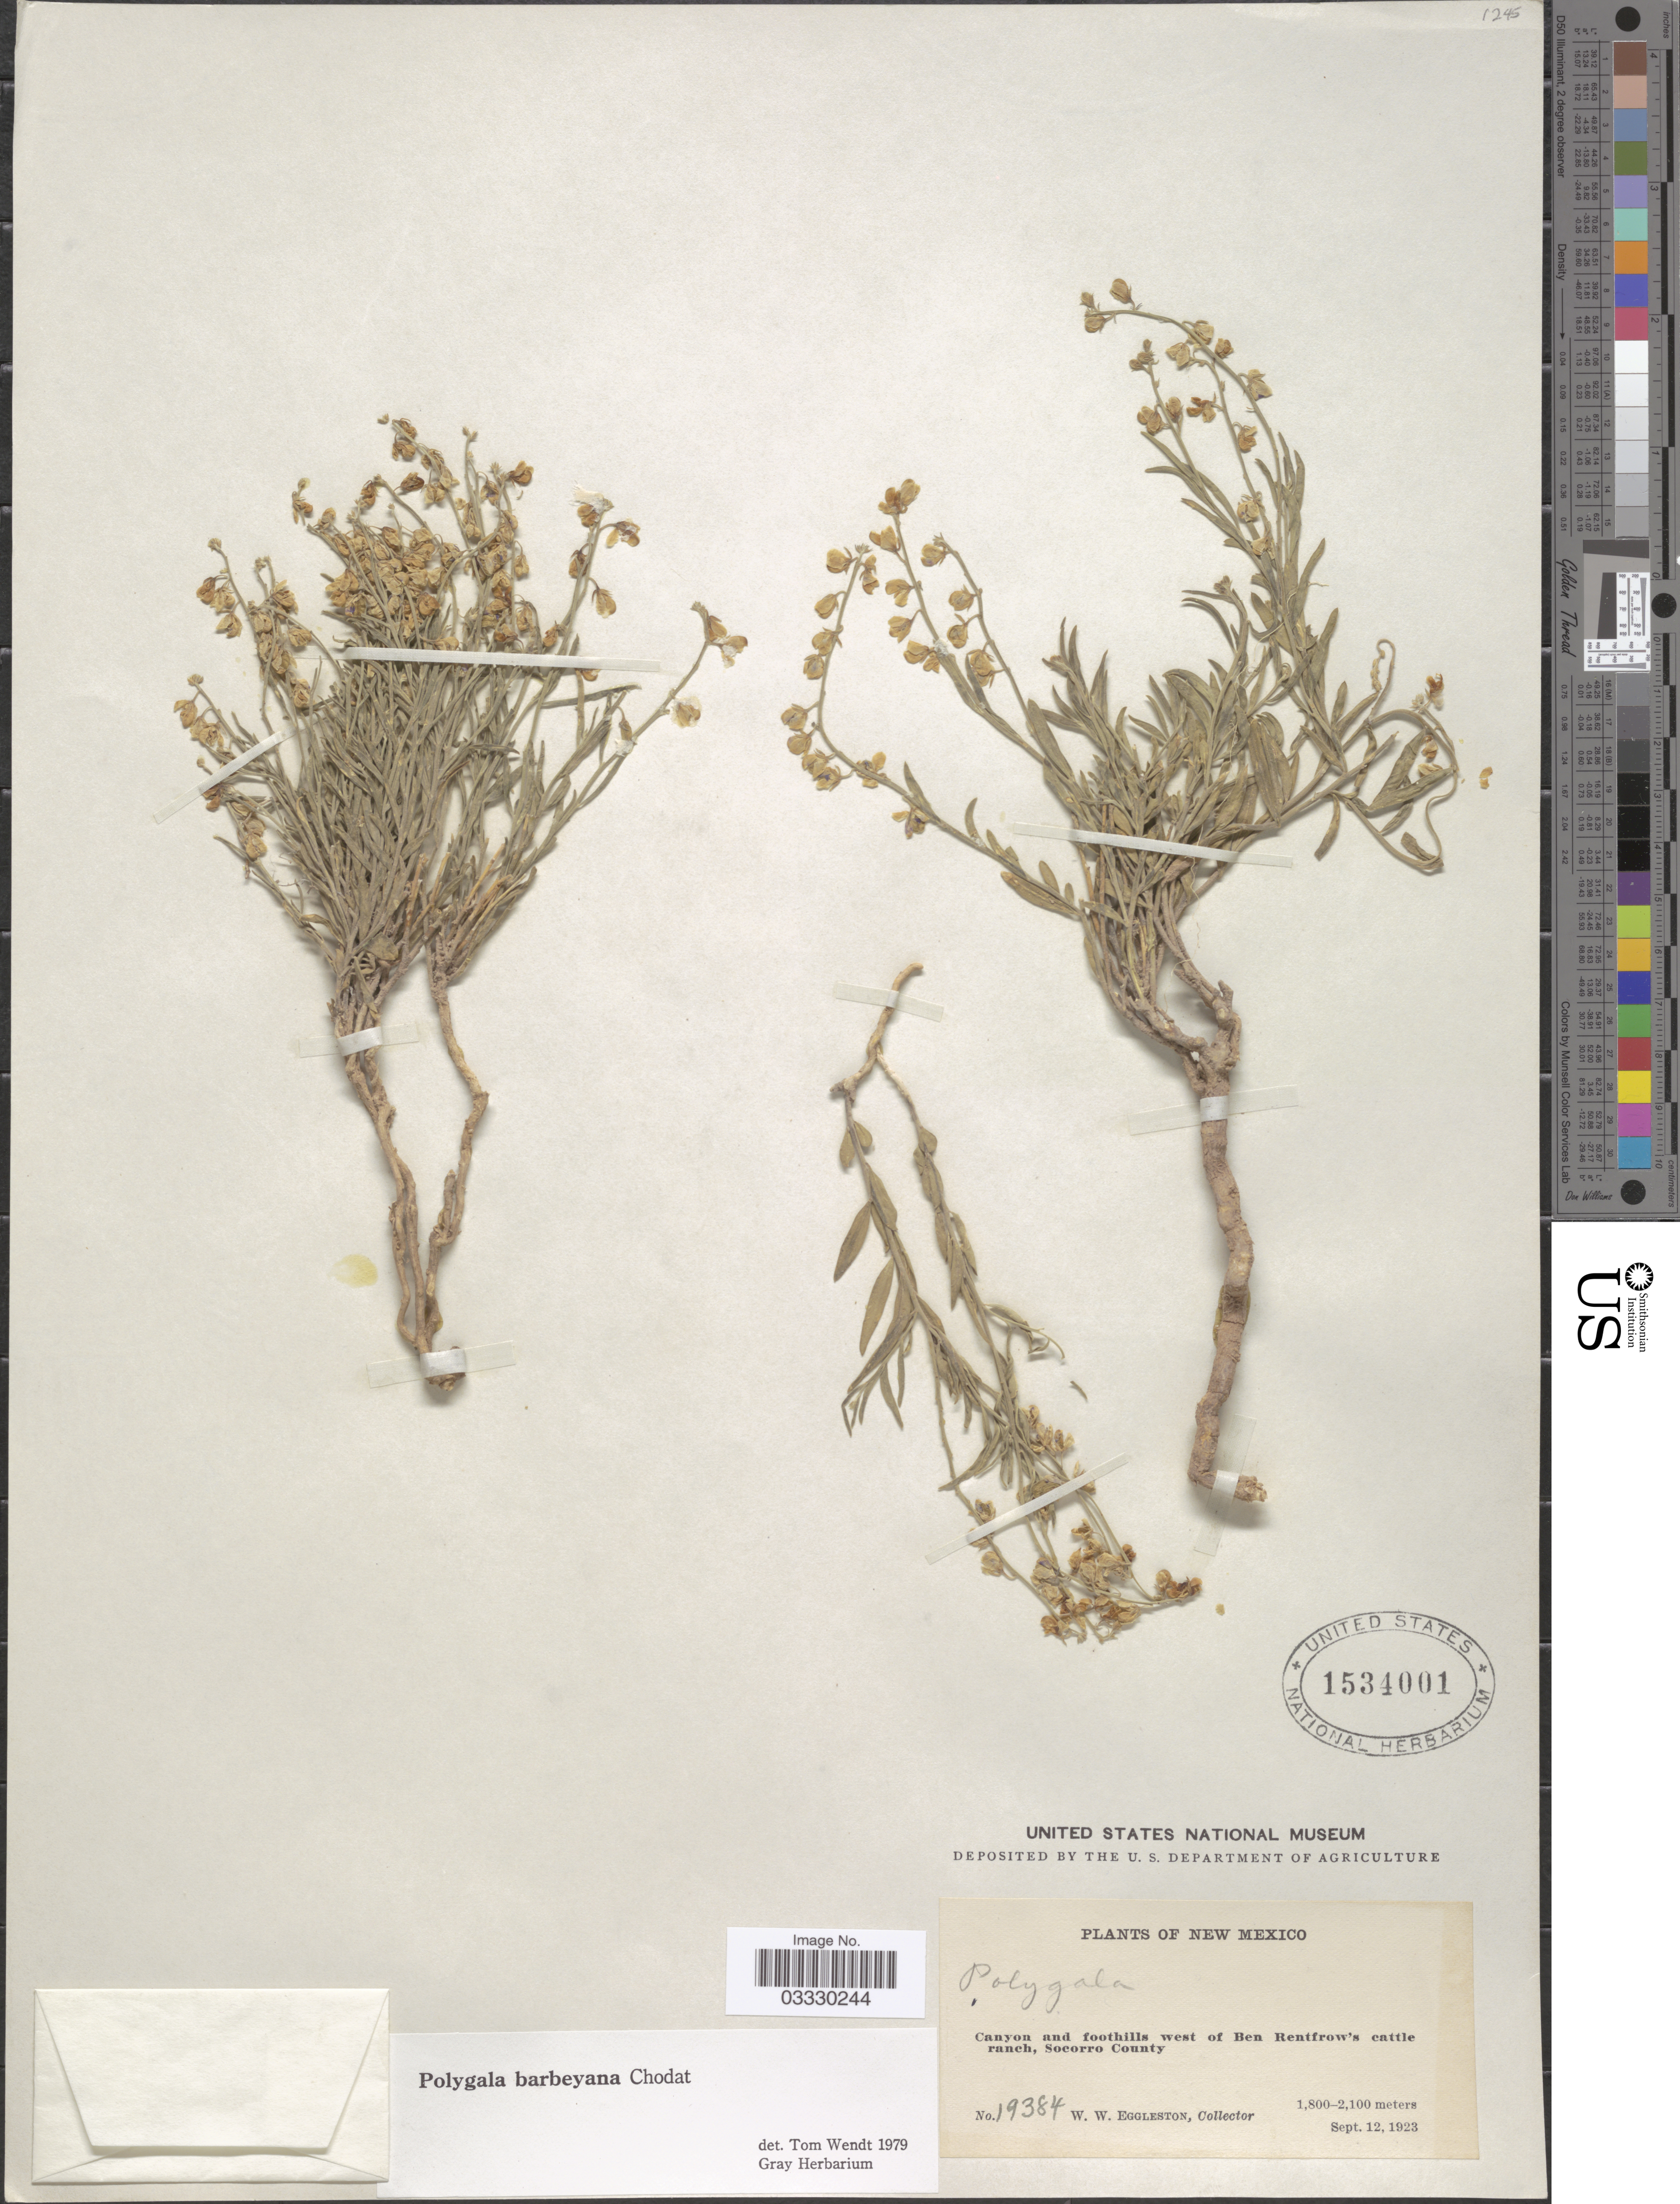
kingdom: Plantae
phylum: Tracheophyta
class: Magnoliopsida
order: Fabales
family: Polygalaceae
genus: Hebecarpa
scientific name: Hebecarpa barbeyana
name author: (Chodat) J.R. Abbott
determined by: Strong, Mark T., (BOT), Smithsonian Institution - National Museum of Natural History (UNITED STATES)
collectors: W. W. Eggleston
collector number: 19384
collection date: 1923-09-12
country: United States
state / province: New Mexico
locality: Canyon and foothills west of Ben Rentfrow's cattle ranch, Socorro County.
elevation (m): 1800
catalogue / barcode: US 1534001